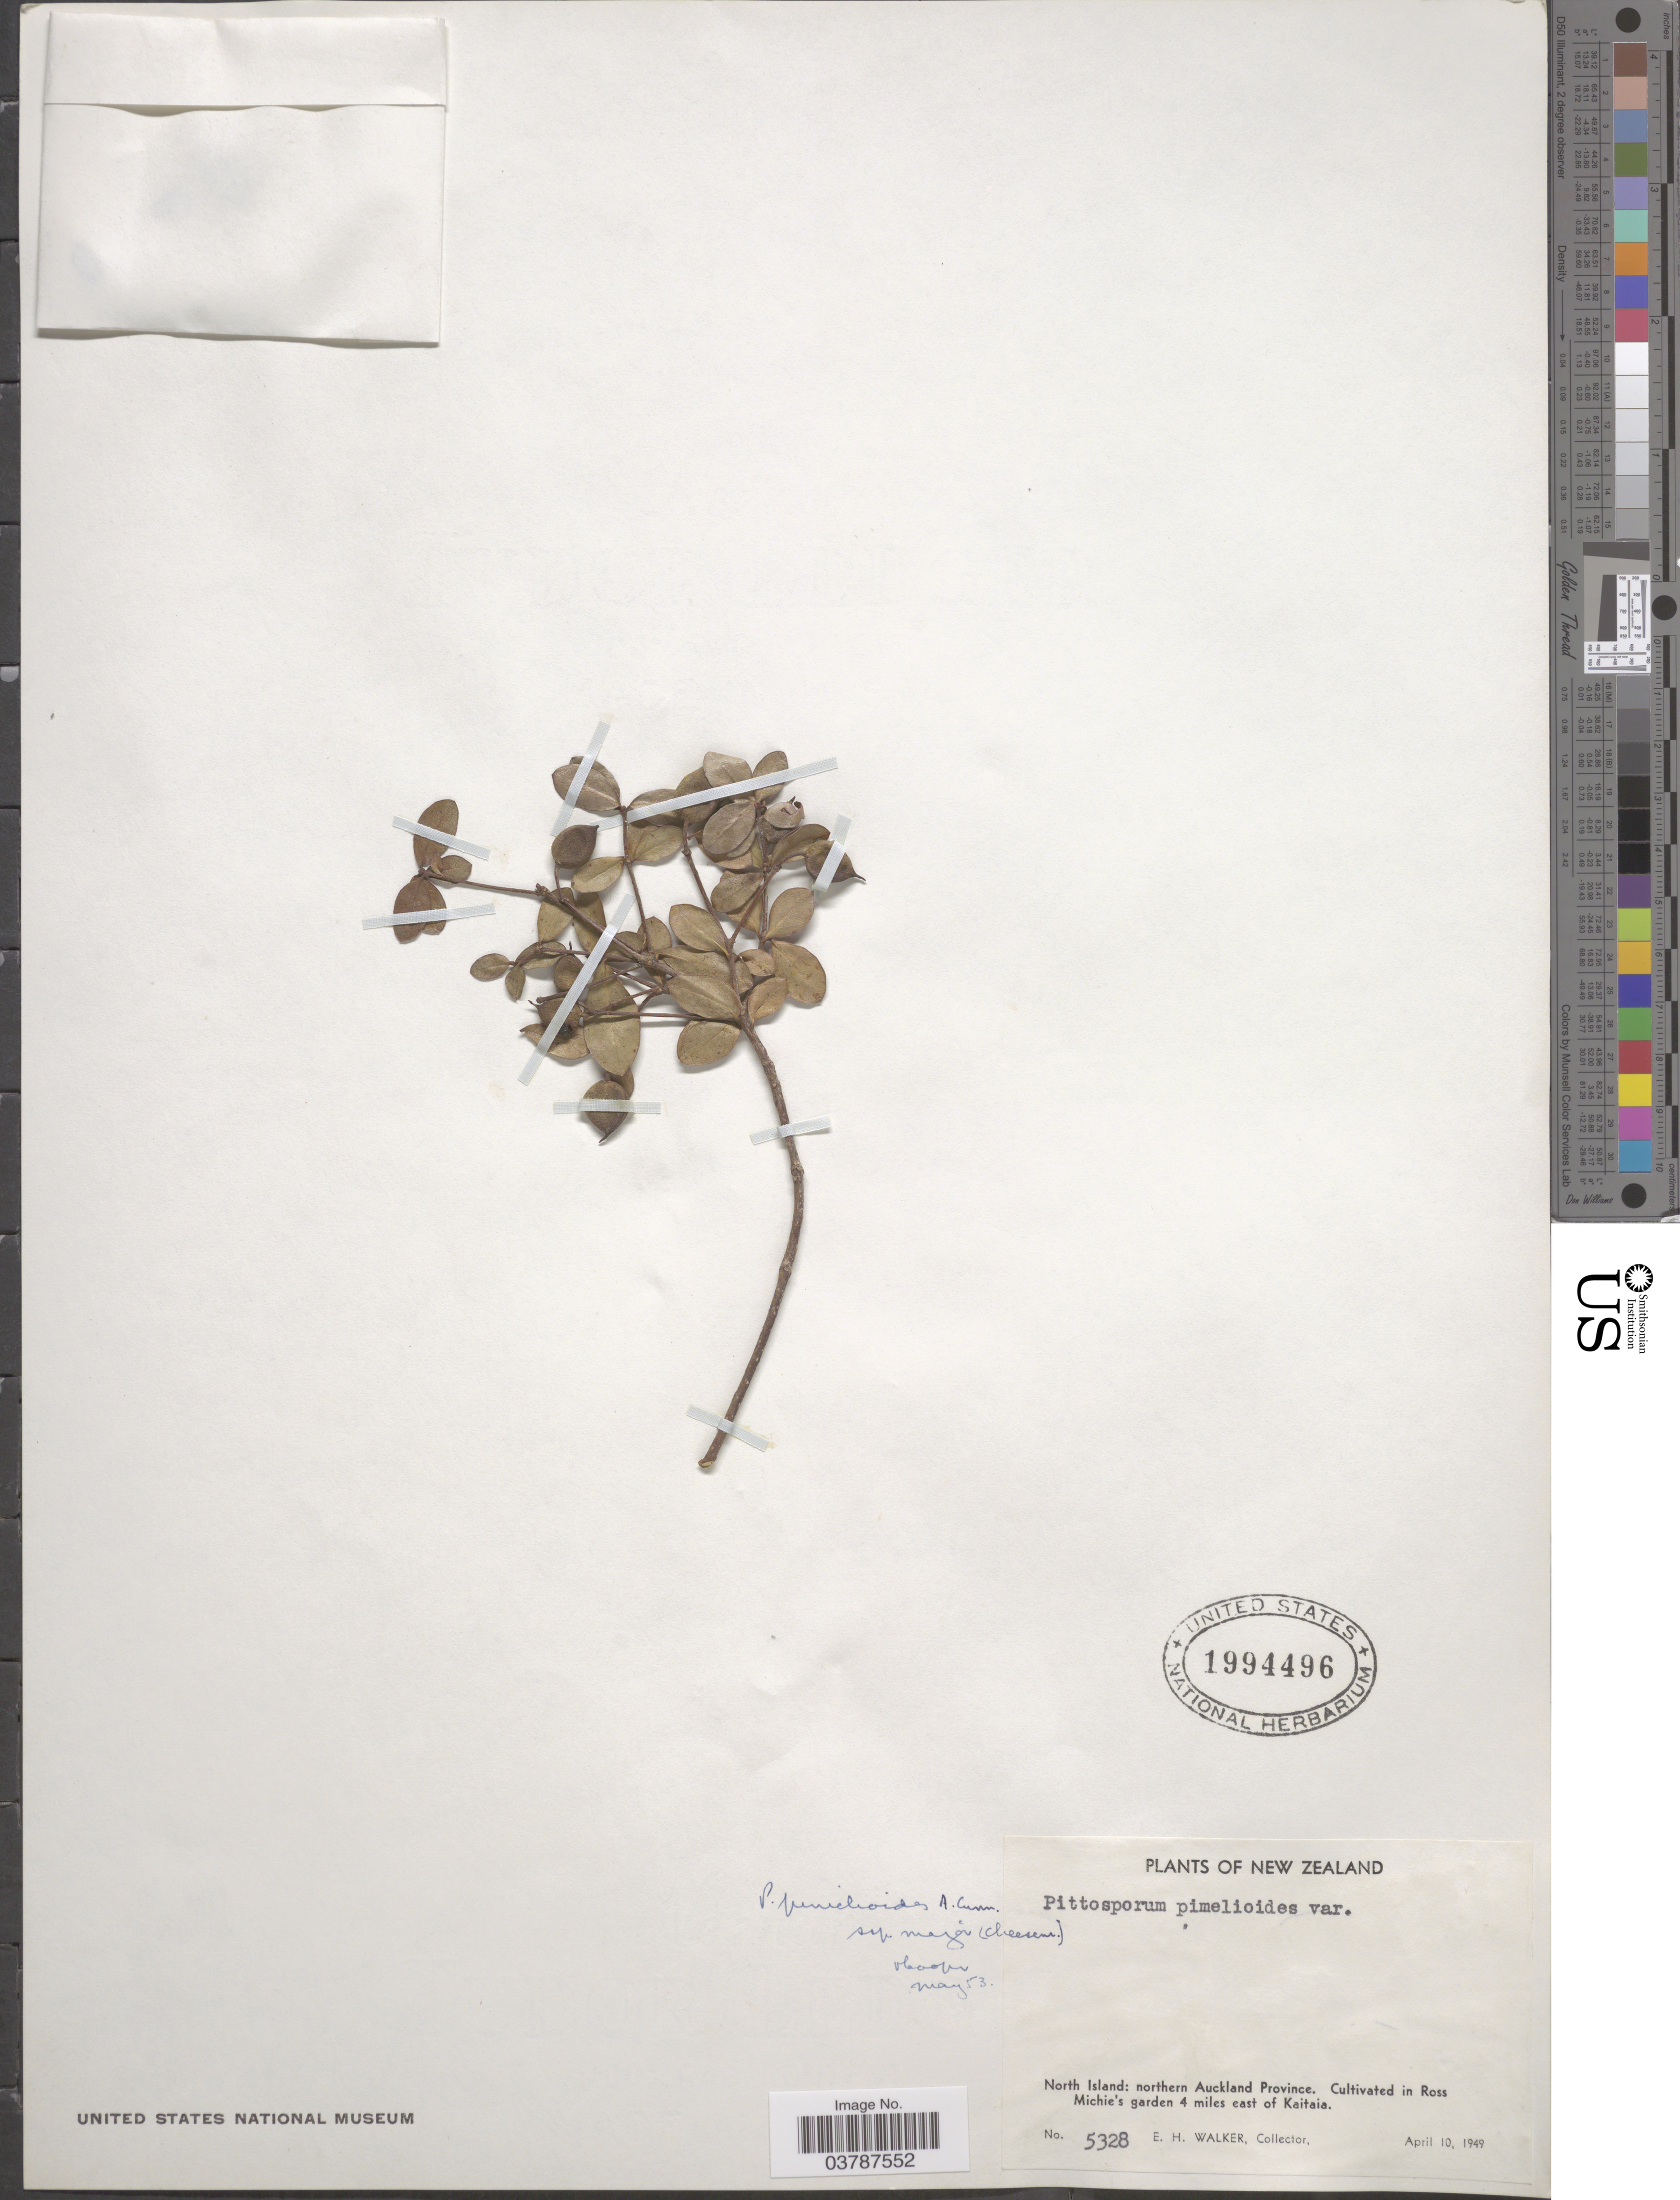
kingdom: Plantae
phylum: Tracheophyta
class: Magnoliopsida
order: Apiales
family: Pittosporaceae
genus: Pittosporum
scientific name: Pittosporum pimeleoides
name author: R. Cunn. ex A. Cunn.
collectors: E. H. Walker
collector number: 5328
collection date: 1949-04-10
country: New Zealand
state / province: Auckland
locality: North Island: northern Auckland Province. In Ross Michie's garden 4 miles east of Kaitaia.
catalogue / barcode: US 1994496